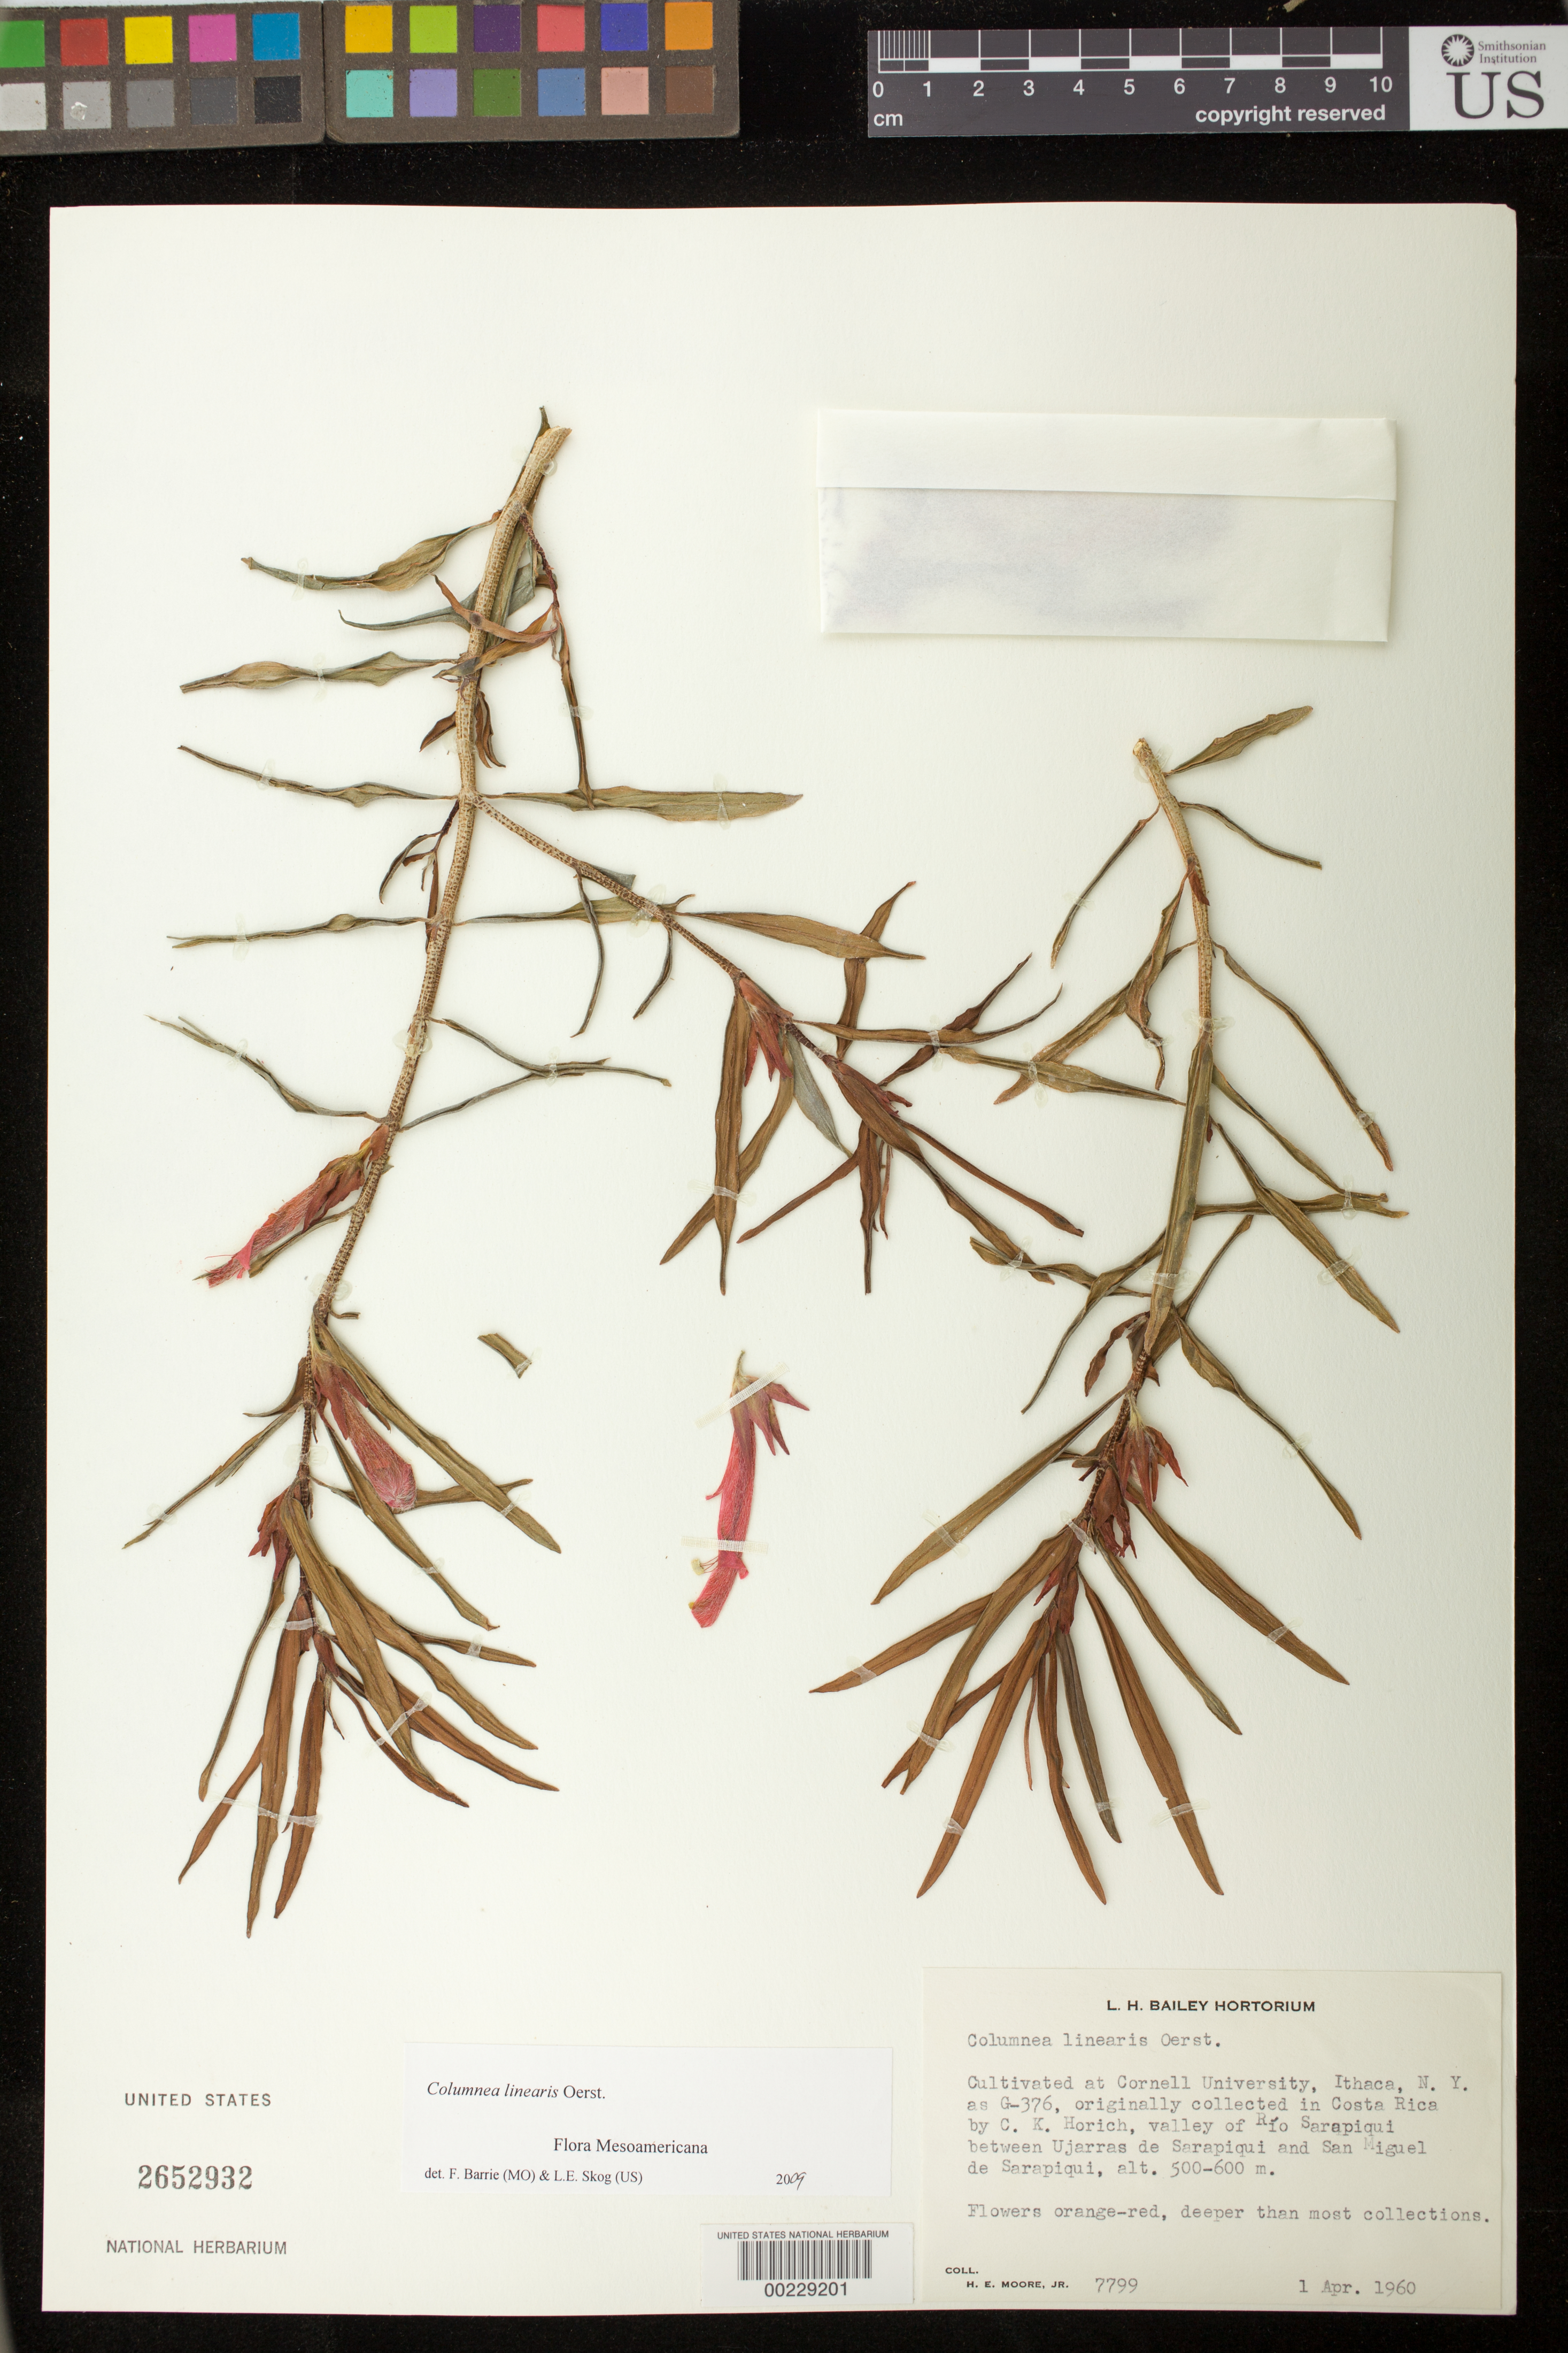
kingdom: Plantae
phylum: Tracheophyta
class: Magnoliopsida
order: Lamiales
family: Gesneriaceae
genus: Columnea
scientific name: Columnea linearis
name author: Oerst.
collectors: H. E. Moore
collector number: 7799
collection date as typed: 01 Apr 1960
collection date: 1960-04-01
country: Costa Rica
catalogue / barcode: US 2652932